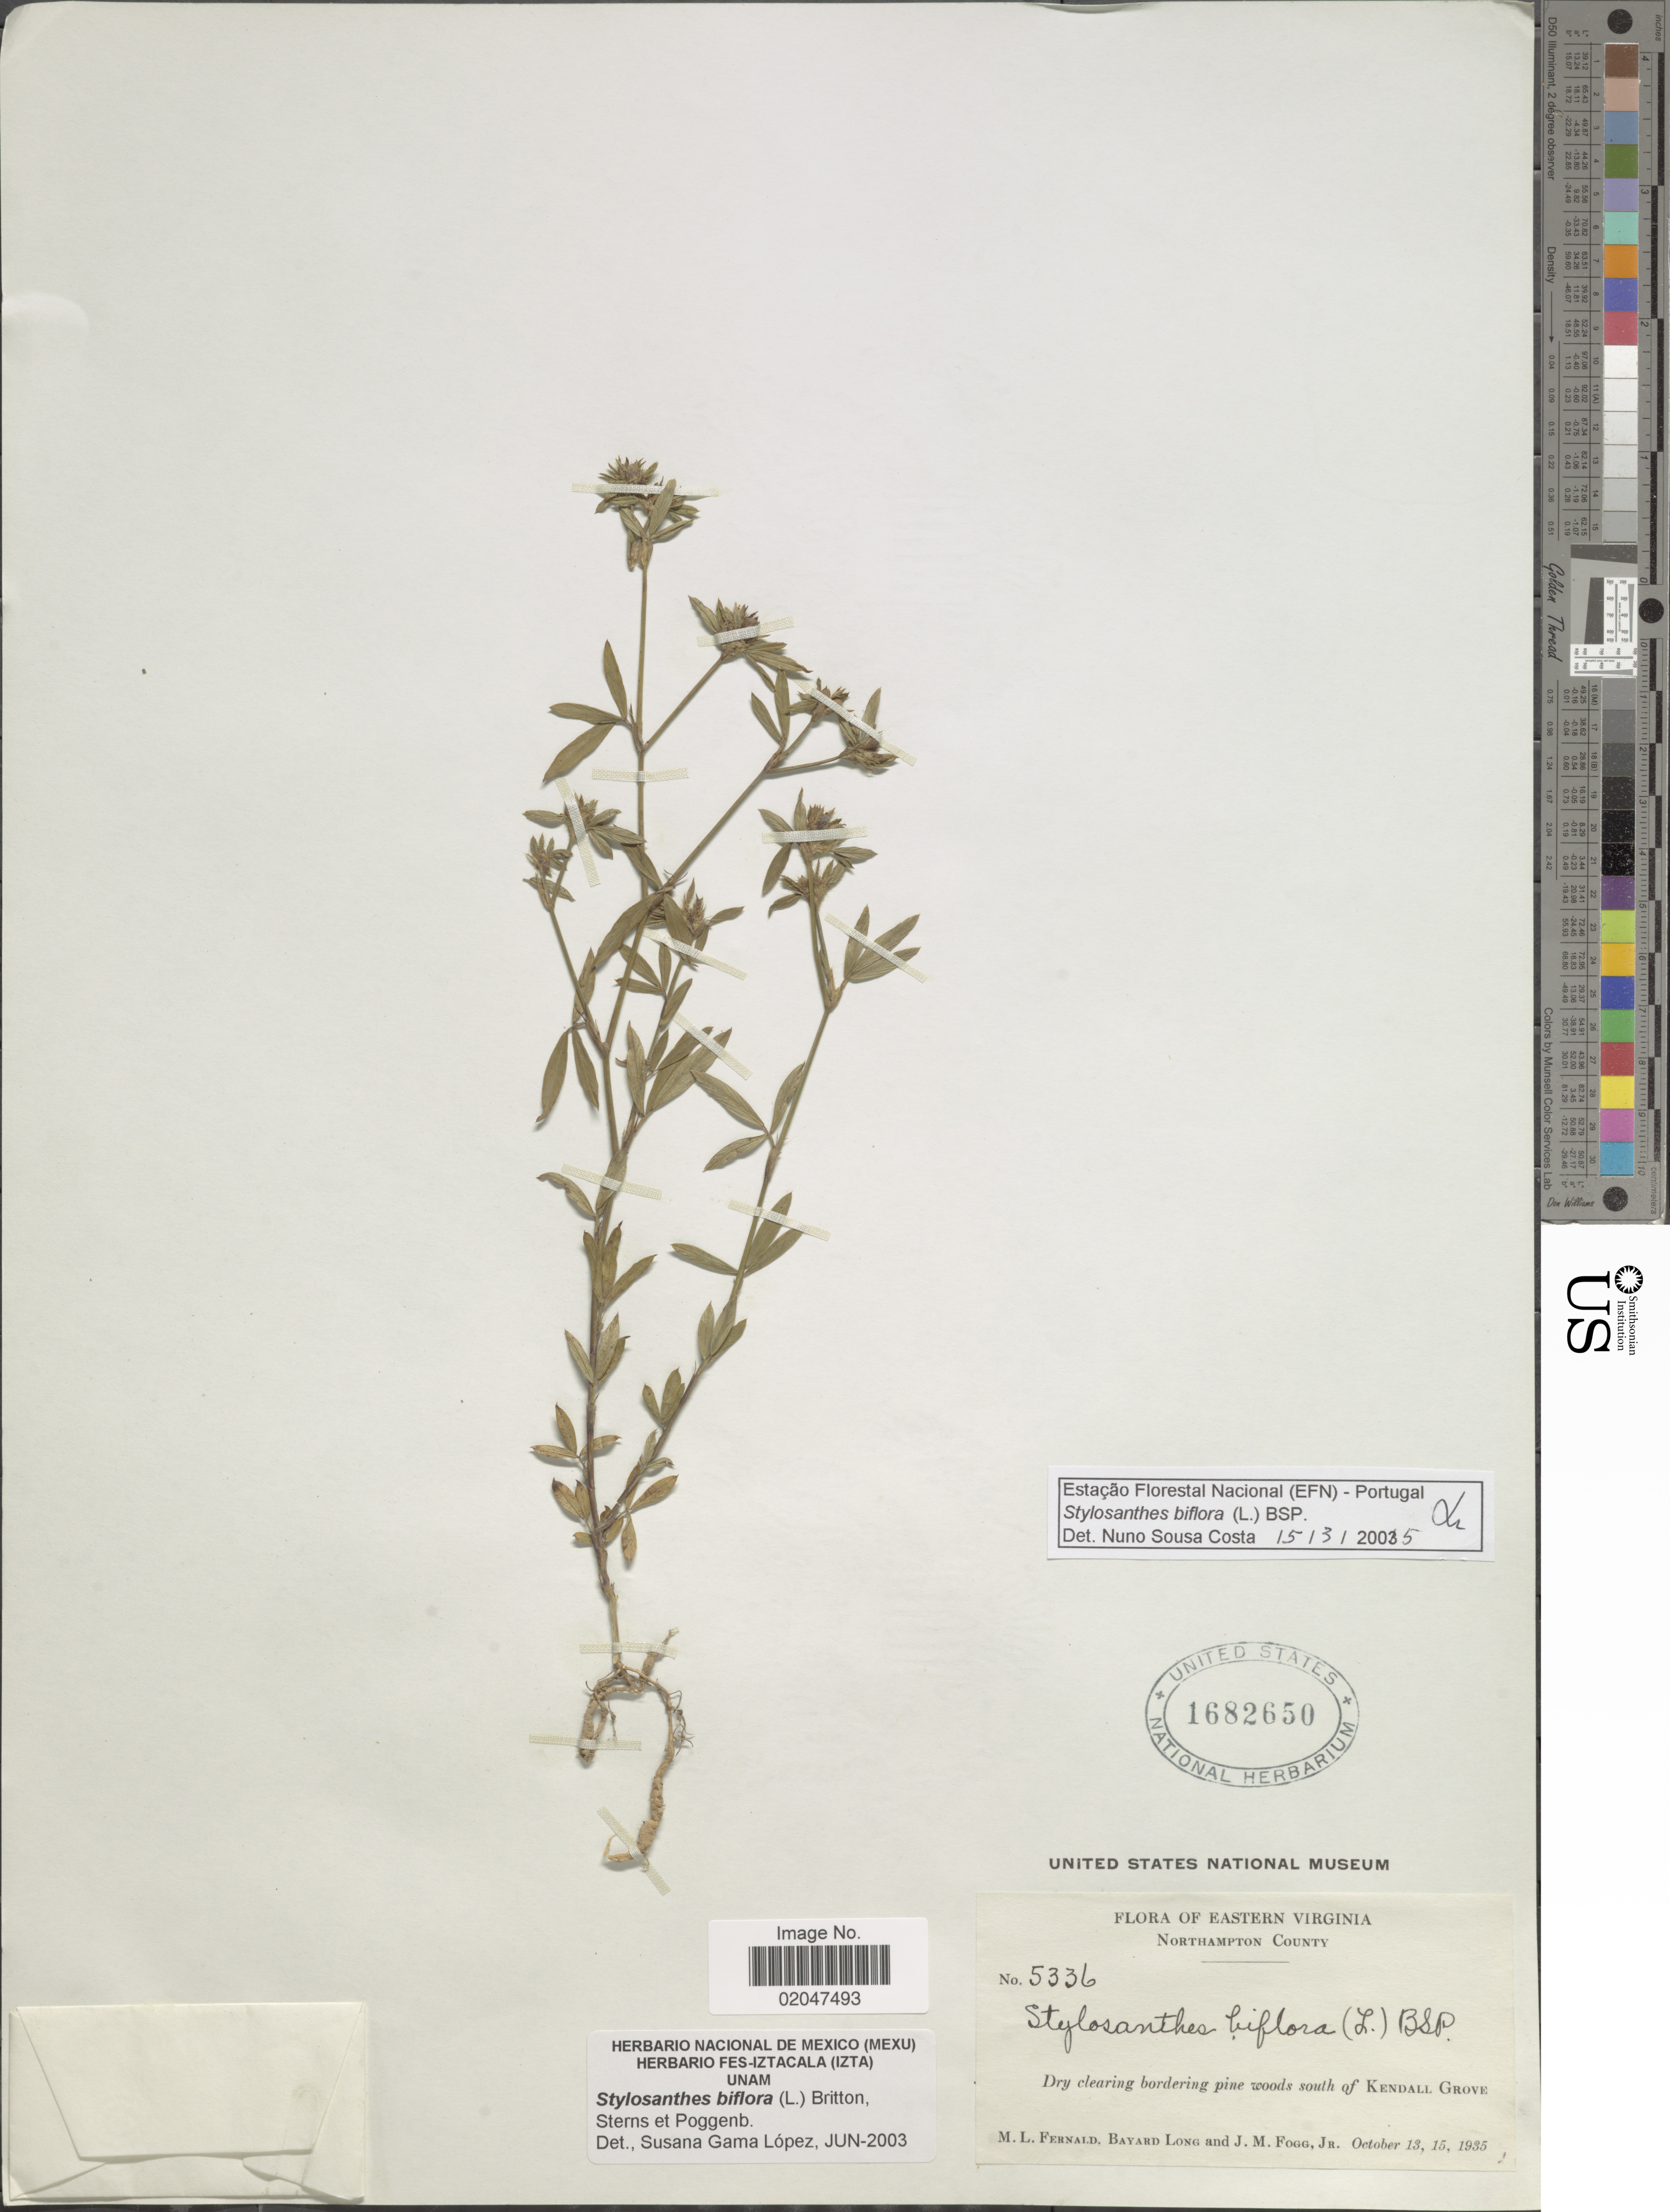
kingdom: Plantae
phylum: Tracheophyta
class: Magnoliopsida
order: Fabales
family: Fabaceae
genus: Stylosanthes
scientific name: Stylosanthes biflora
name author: (L.) Britton et al.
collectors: M. L. Fernald, B. Long & J. Fogg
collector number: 5336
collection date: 1935-10-13/1935-10-15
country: United States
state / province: Virginia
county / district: Northampton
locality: Eastern Virginia. Dry clearing bordering pine wods south of Kendall Grove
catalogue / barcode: US 1682650